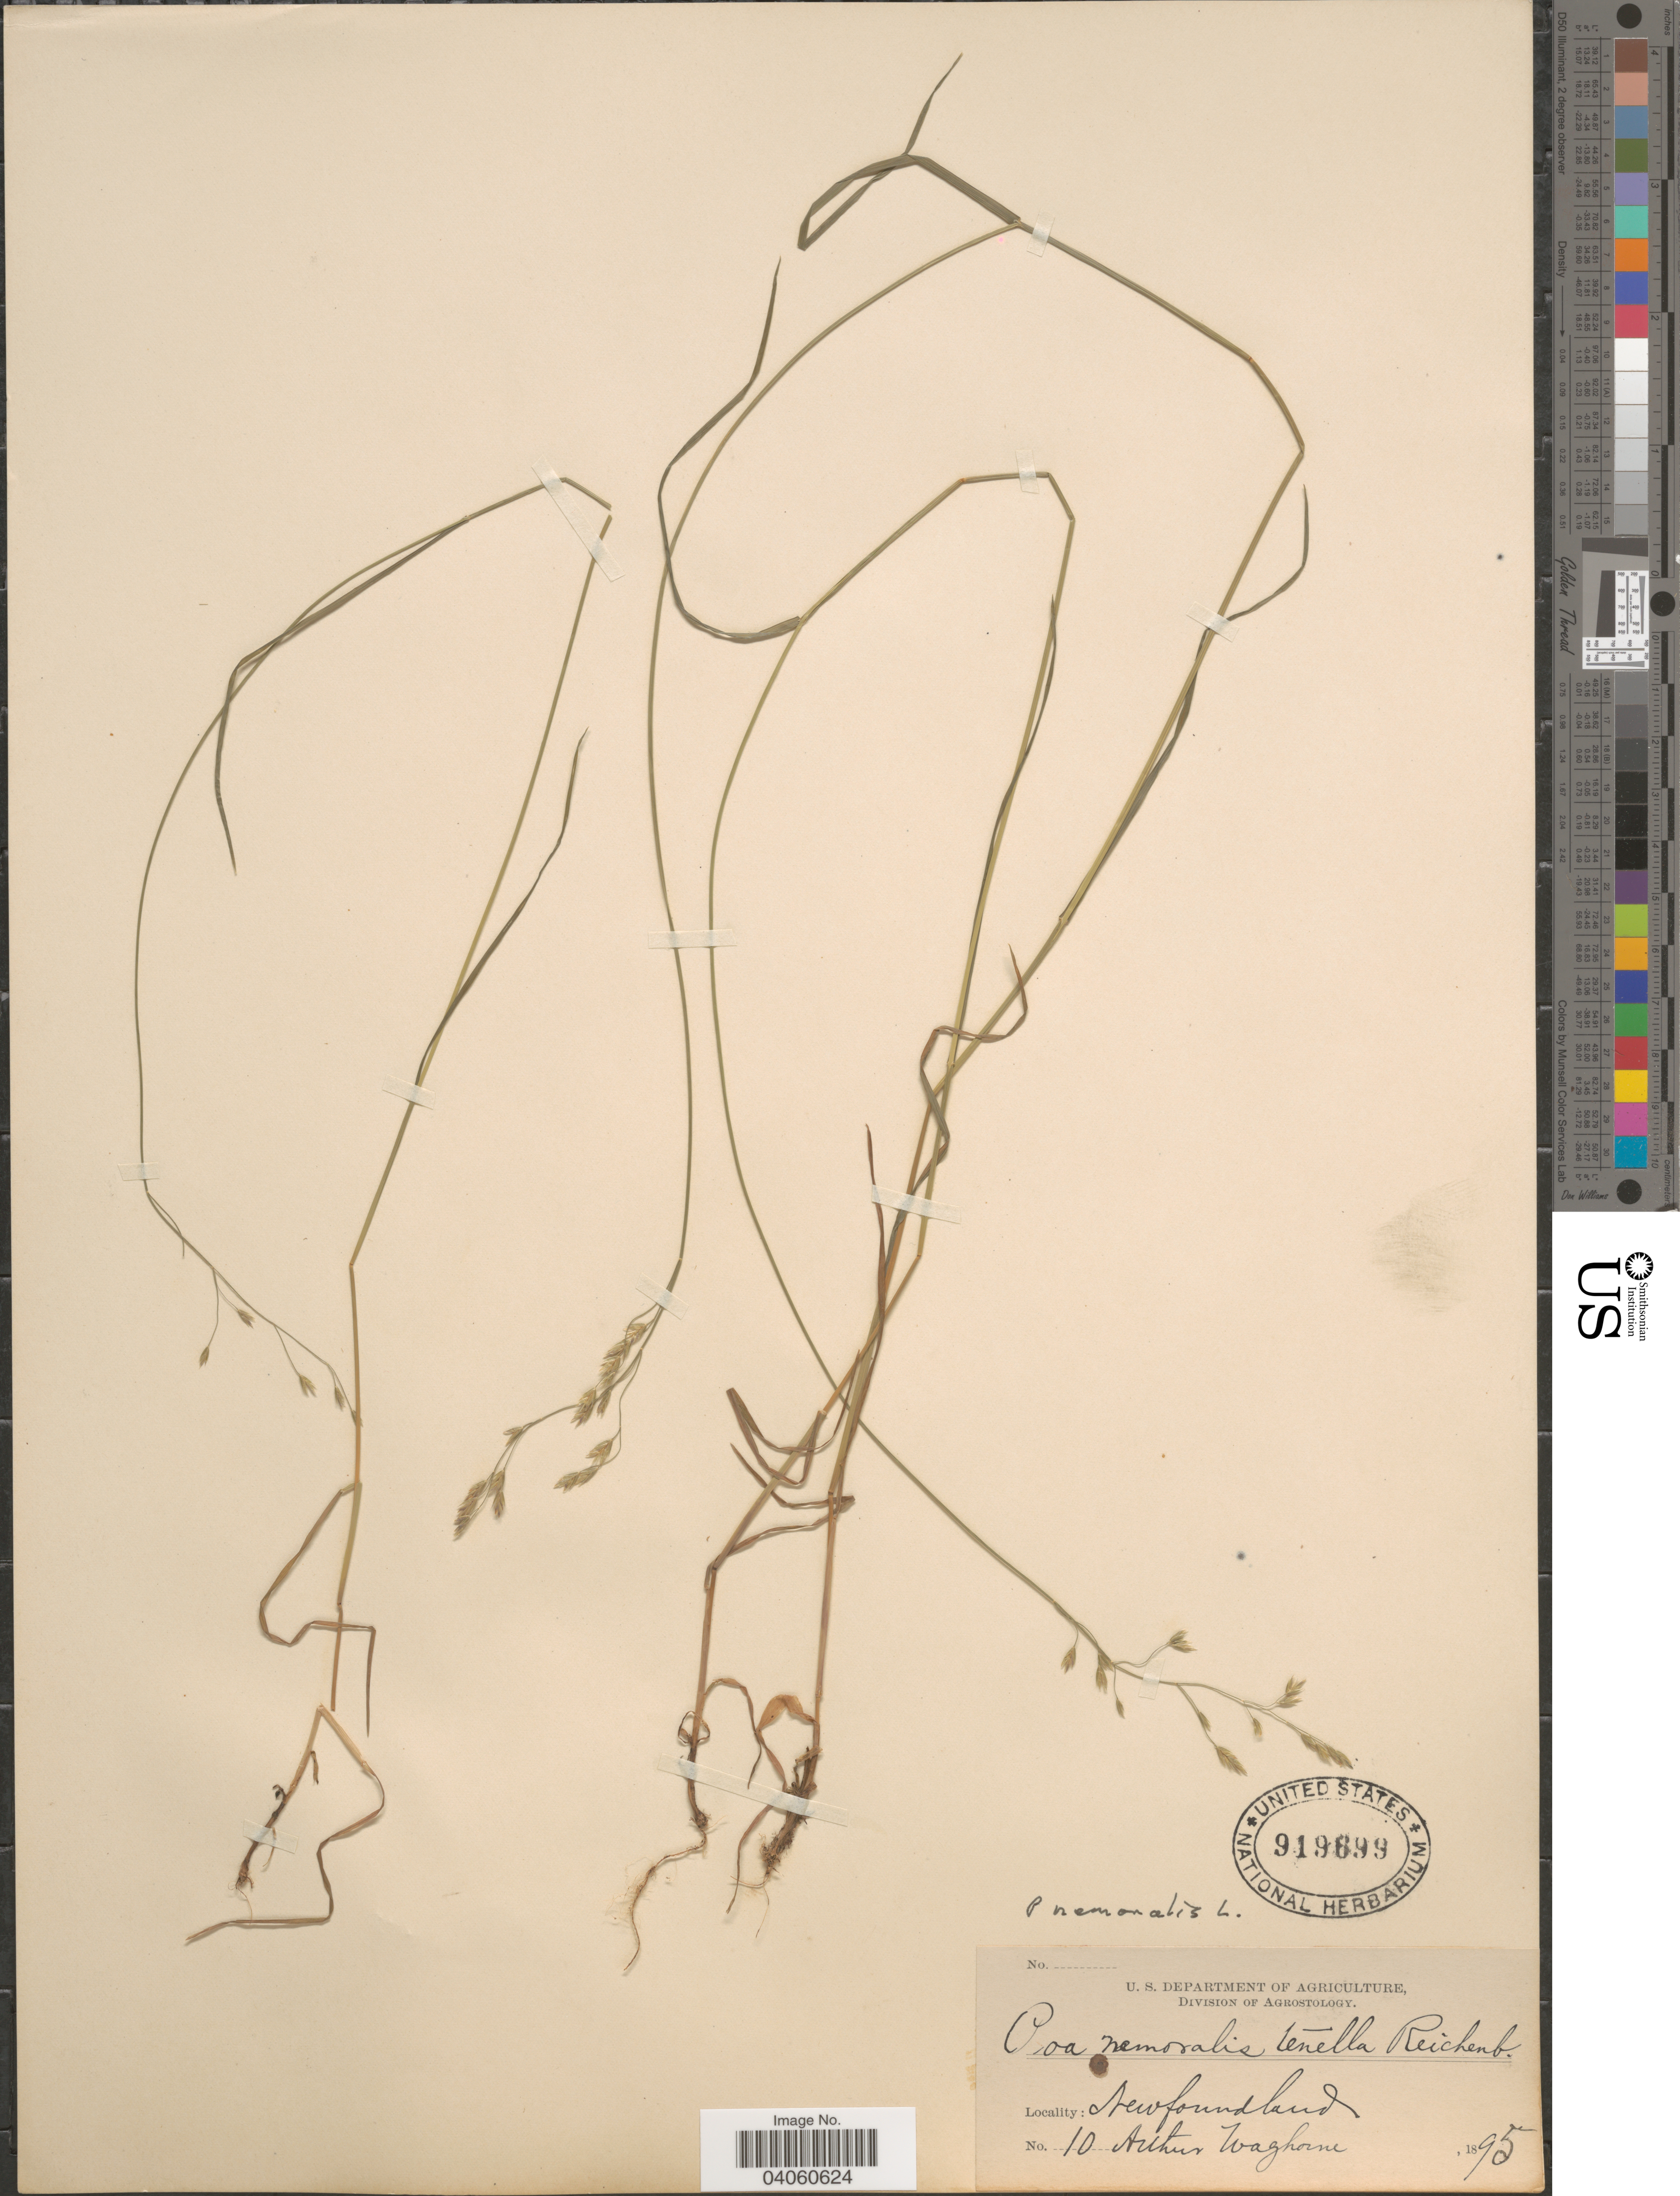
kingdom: Plantae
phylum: Tracheophyta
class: Liliopsida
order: Poales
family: Poaceae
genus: Poa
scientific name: Poa nemoralis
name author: L.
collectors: A. Waghorne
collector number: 10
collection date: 1895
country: Canada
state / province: Newfoundland and Labrador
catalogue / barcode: US 919699